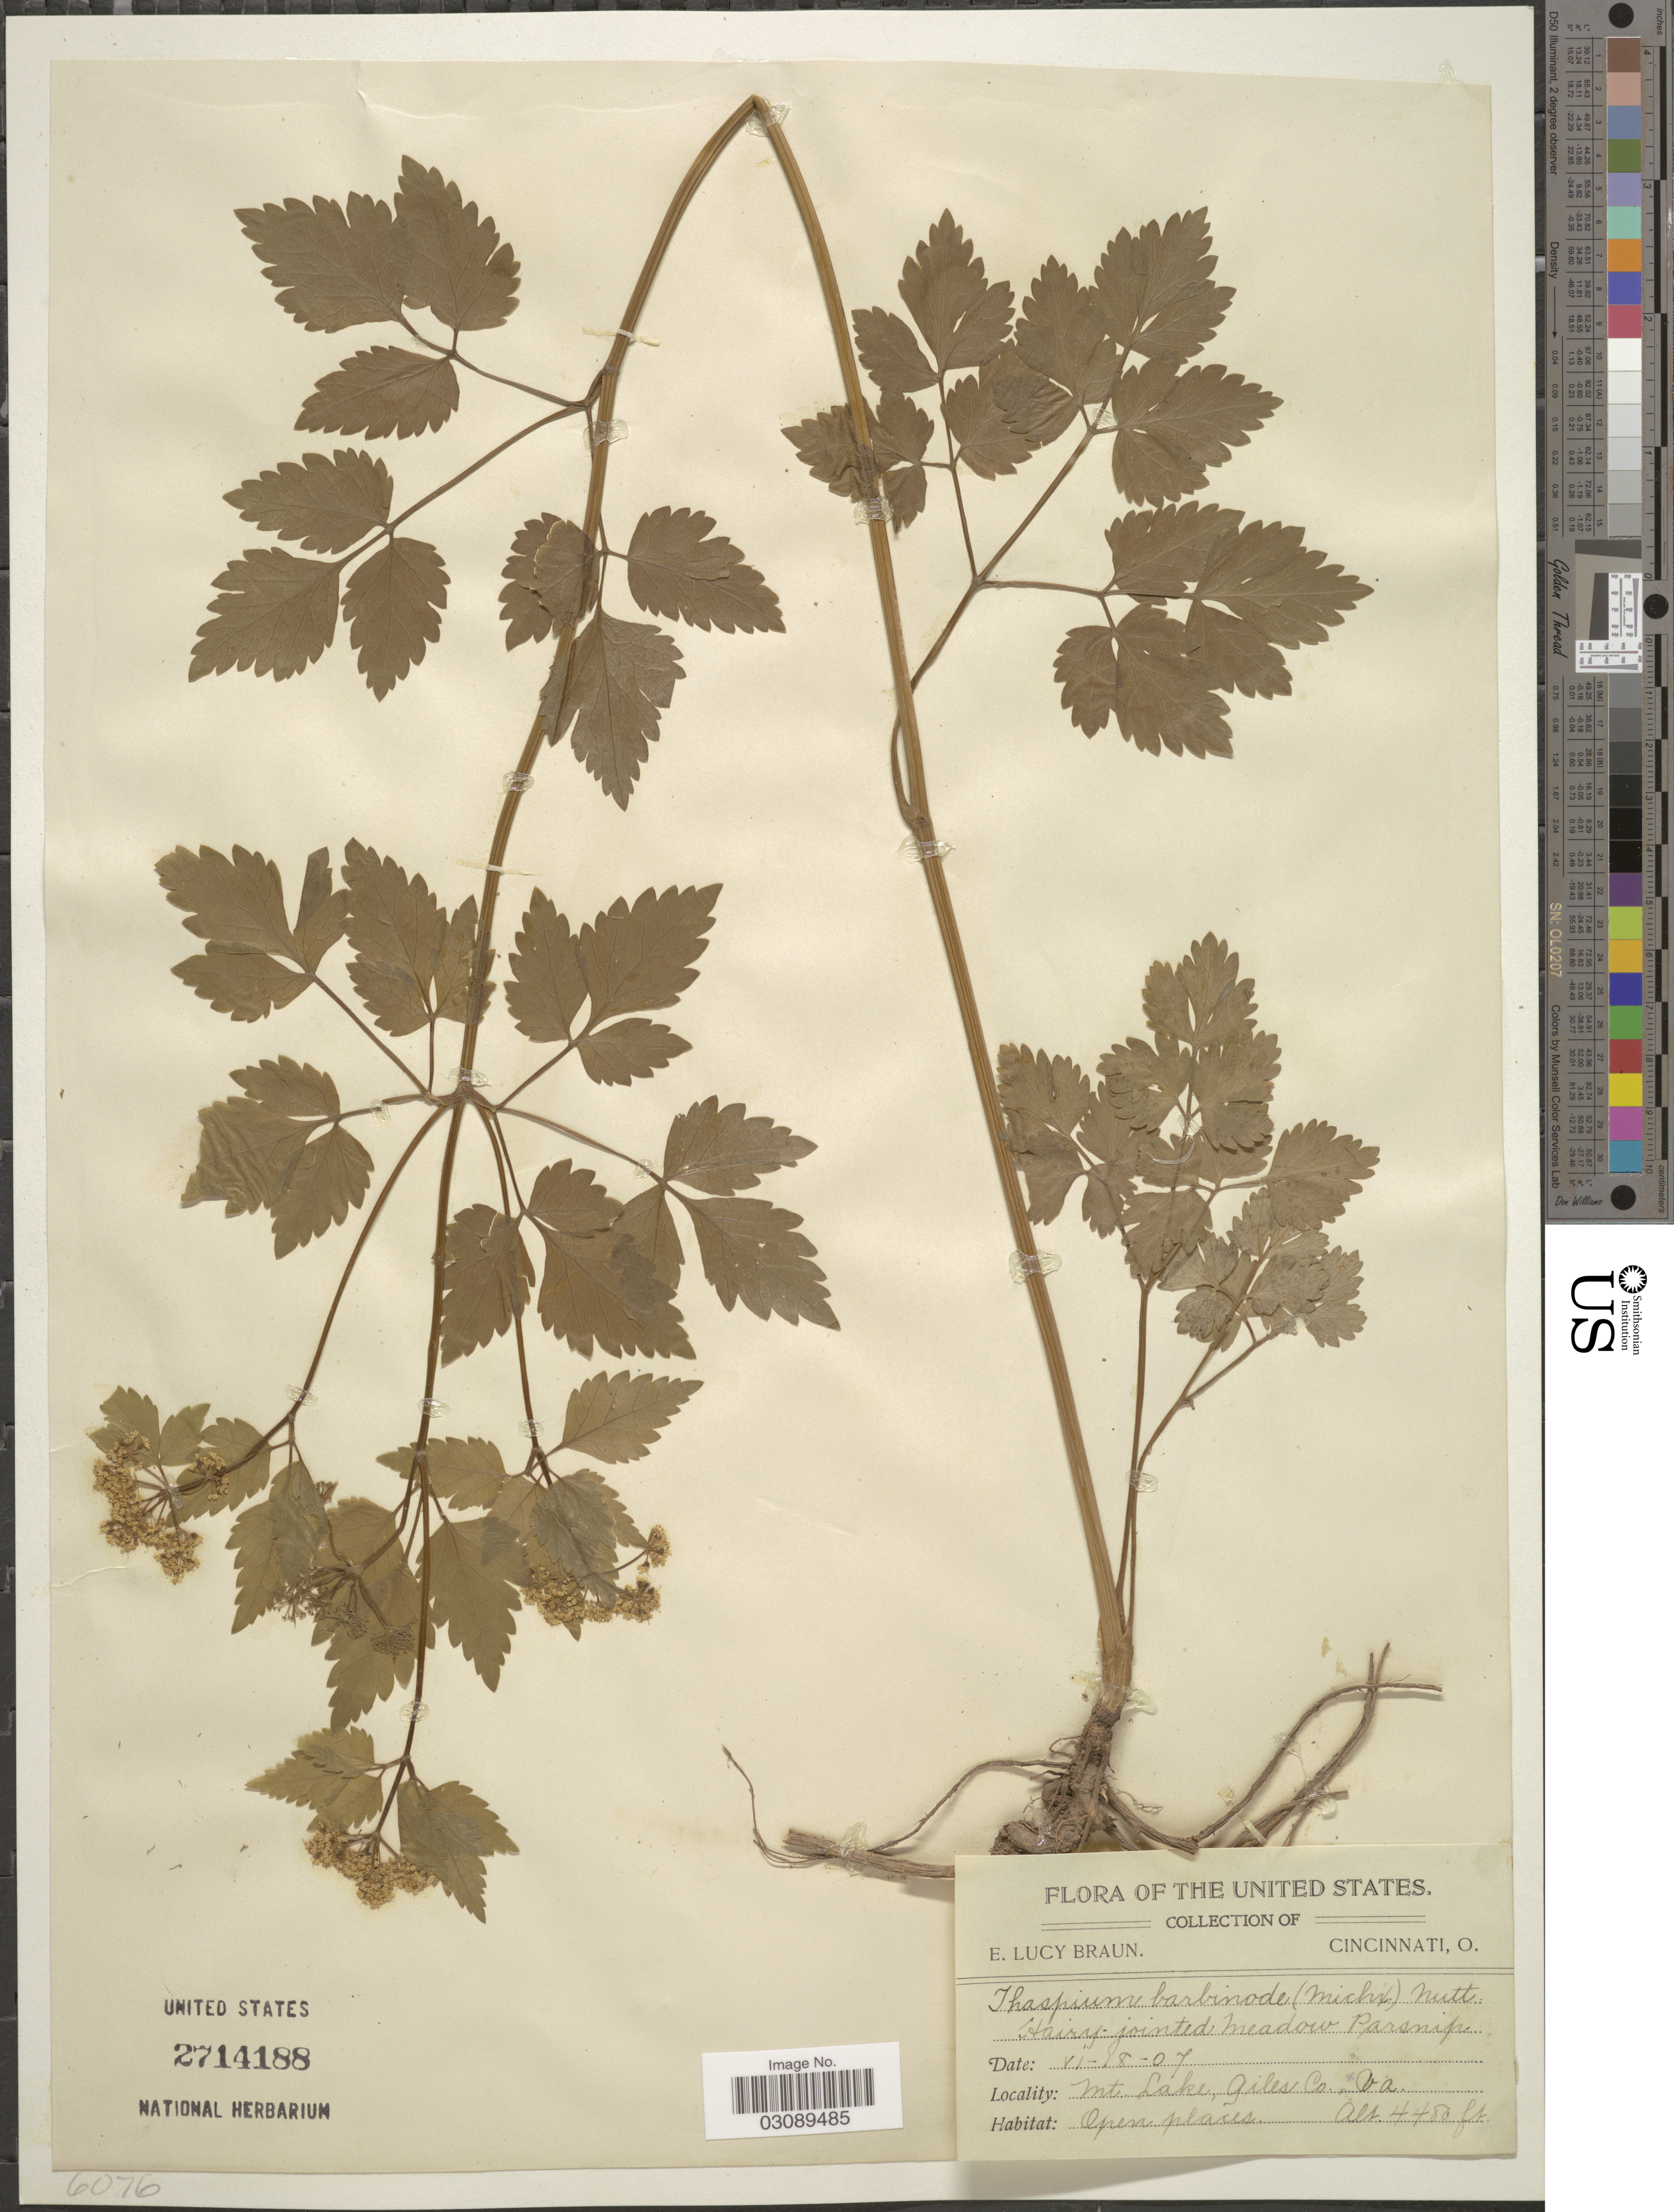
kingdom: Plantae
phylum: Tracheophyta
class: Magnoliopsida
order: Apiales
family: Apiaceae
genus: Thaspium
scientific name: Thaspium barbinode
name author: (Michx.) Nutt.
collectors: E. L. Braun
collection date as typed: Transcribed d/m/y: 18/6/7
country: United States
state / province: Virginia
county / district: Giles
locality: Mt. Lake, Giles Co.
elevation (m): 1341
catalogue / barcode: US 2714188